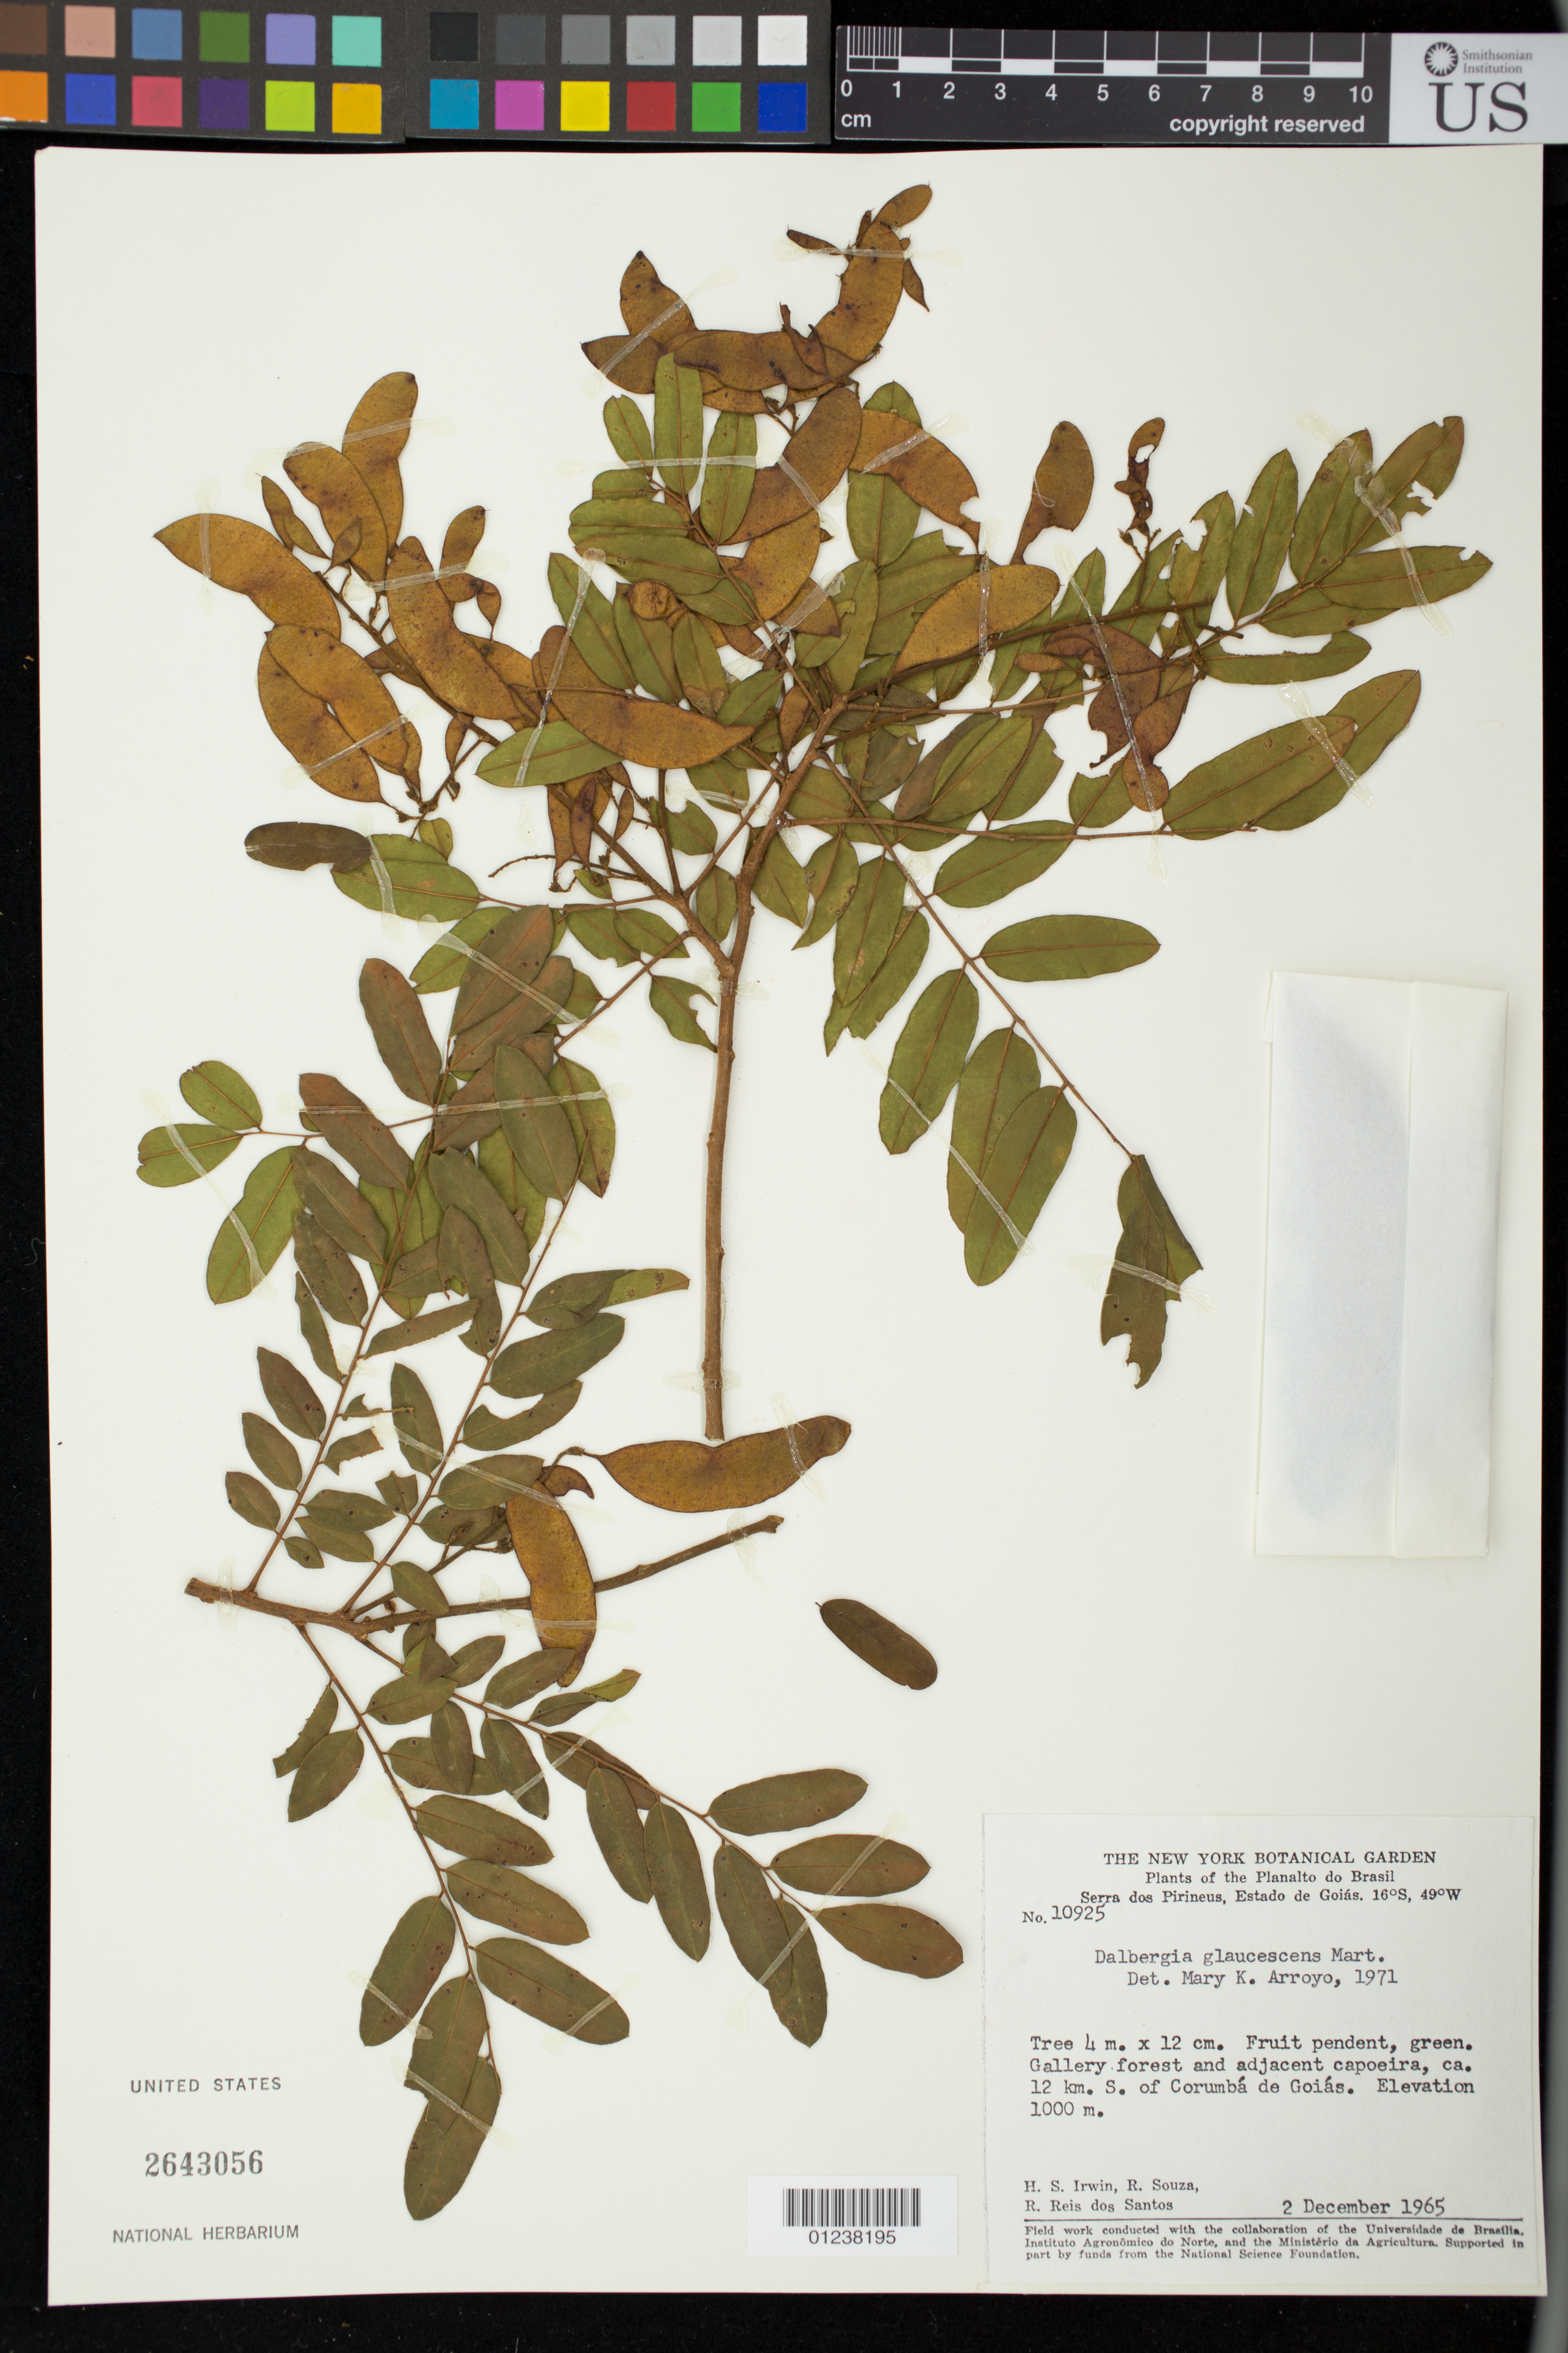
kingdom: Plantae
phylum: Tracheophyta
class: Magnoliopsida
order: Fabales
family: Fabaceae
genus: Dalbergia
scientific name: Dalbergia glaucescens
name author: (Benth.) Benth.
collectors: H. Irwin, R. Souza & R. Reis dos Santos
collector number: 10925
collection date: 1965-12-02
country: Brazil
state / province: Goias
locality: Serra dos Pirineus, ca. 12 km. S. of Corumba de Goias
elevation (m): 1000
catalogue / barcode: US 2643056